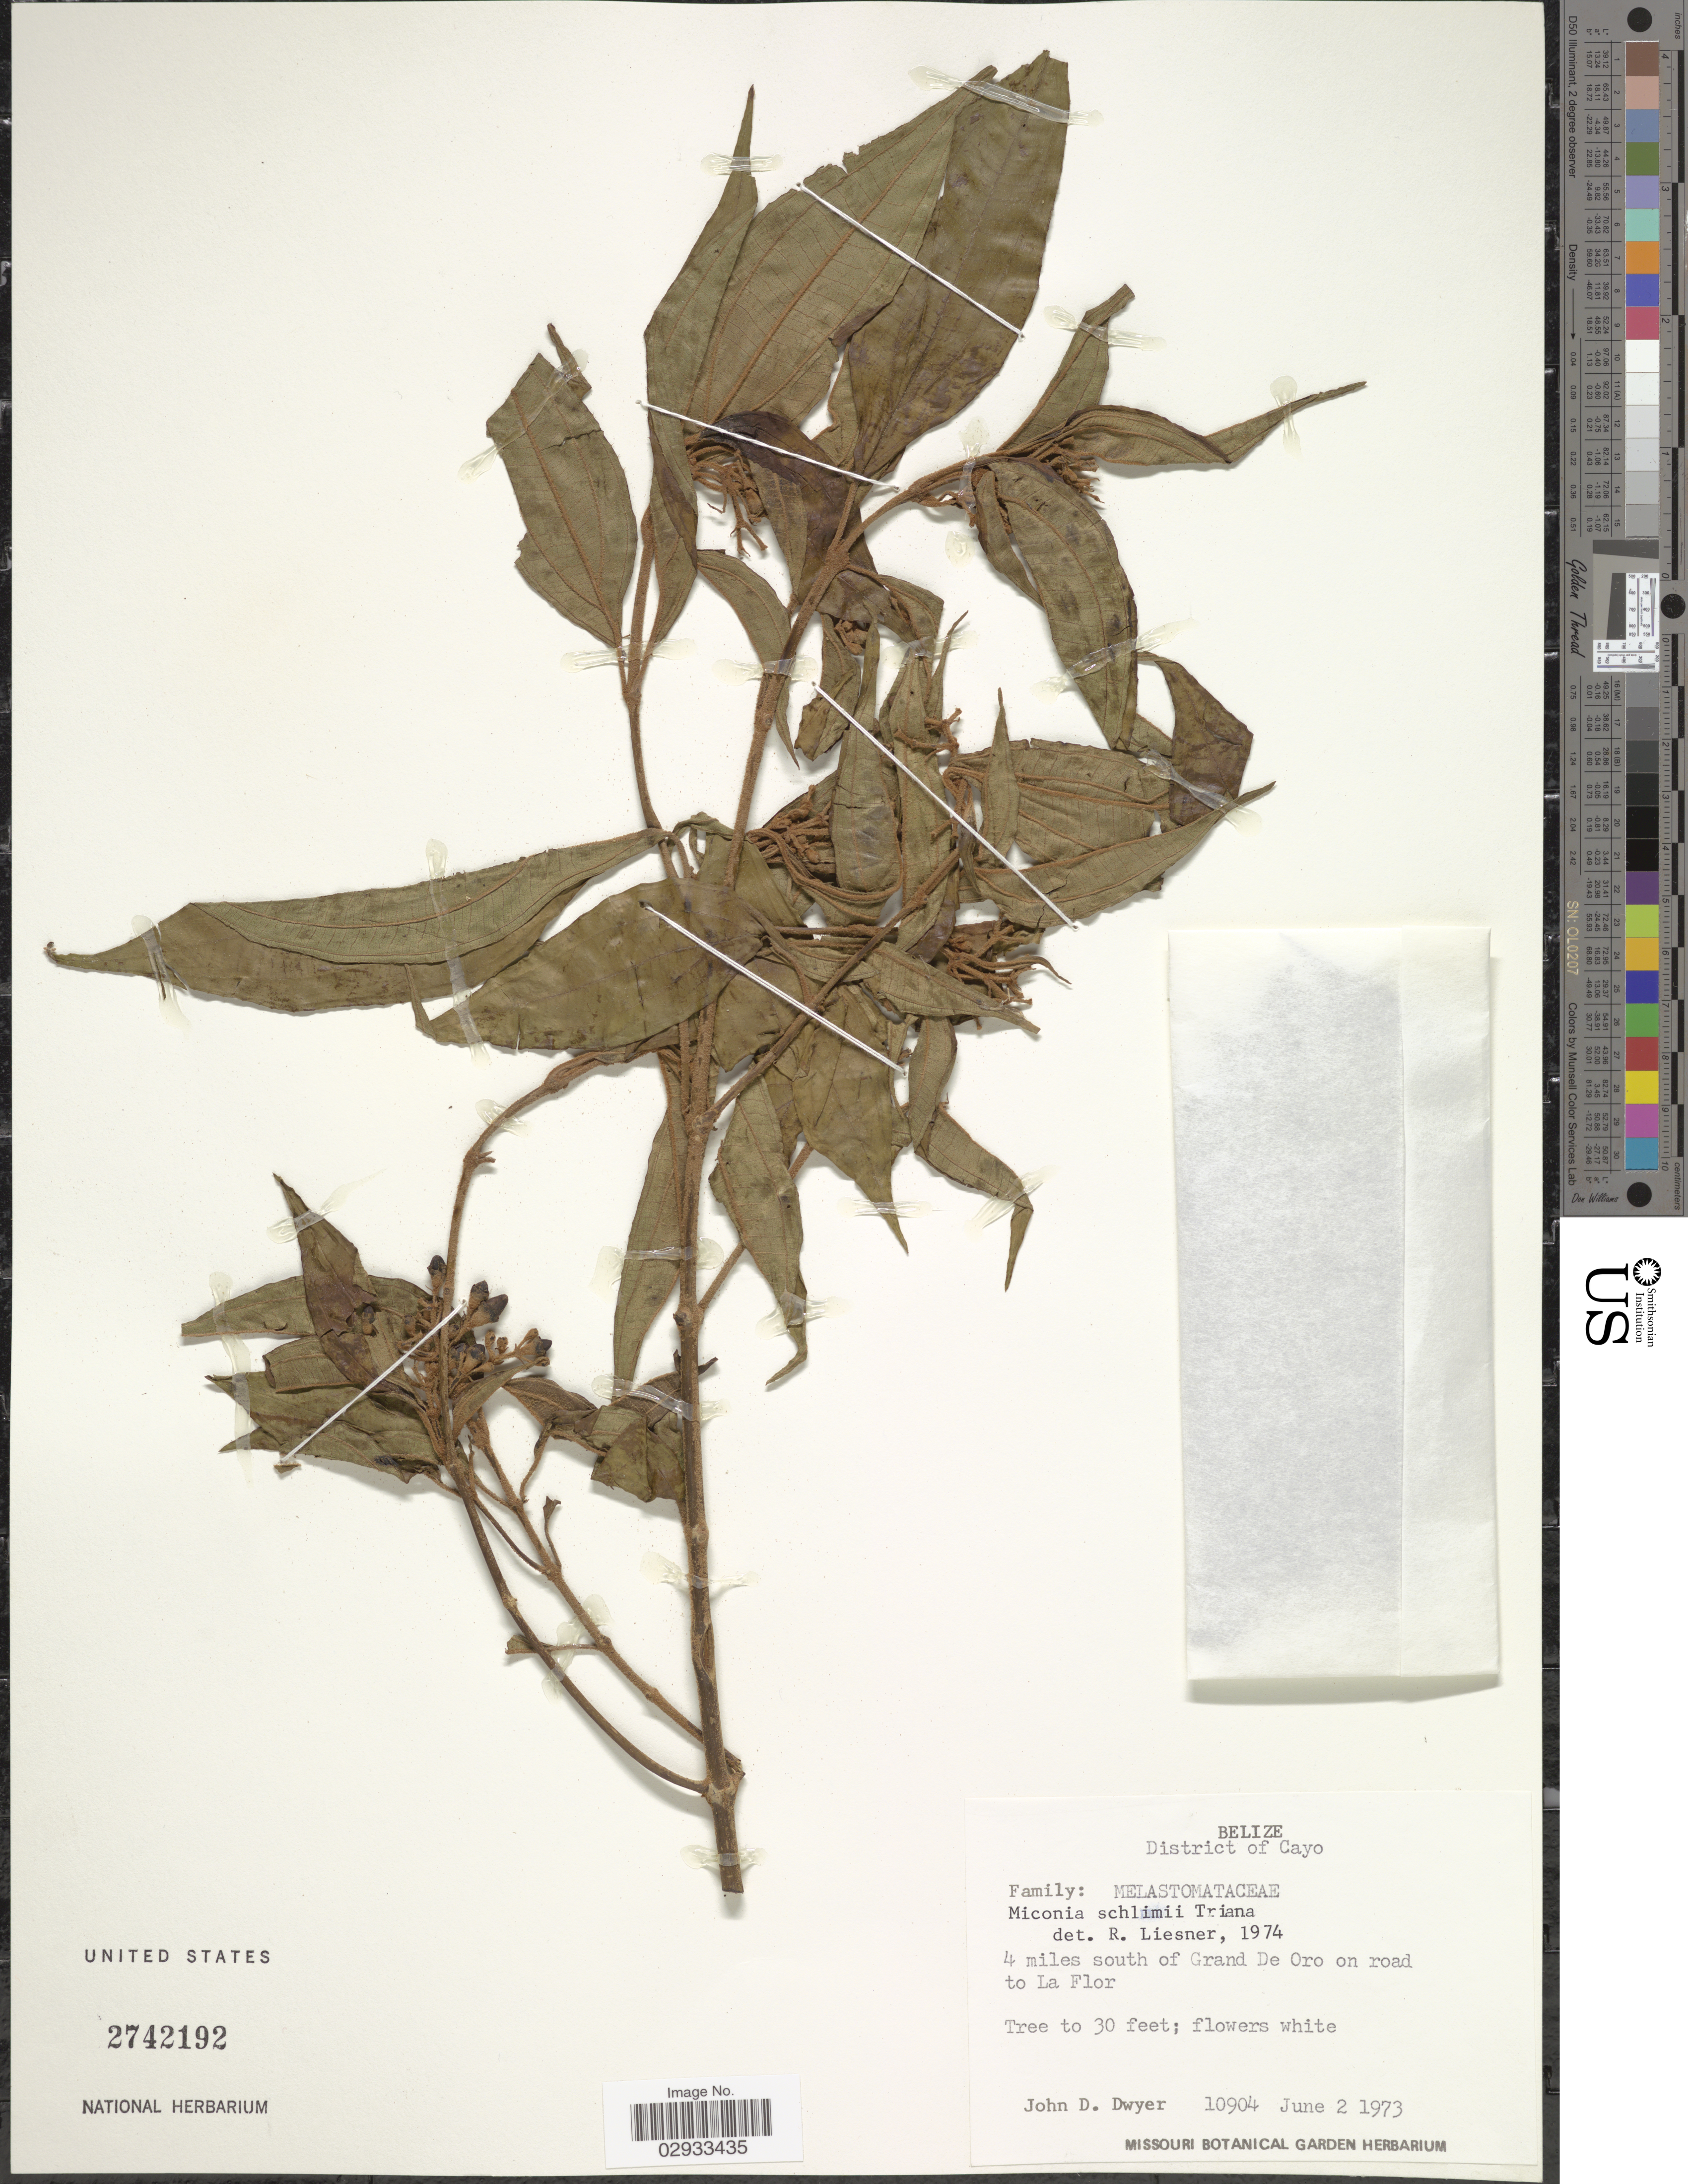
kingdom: Plantae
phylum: Tracheophyta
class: Magnoliopsida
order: Myrtales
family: Melastomataceae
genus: Miconia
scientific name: Miconia schlimii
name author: Triana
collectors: J. D. Dwyer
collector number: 10904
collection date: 1973-06-02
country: Belize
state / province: Cayo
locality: District of Cayo. 4 miles south of Grand De Oro on road to La Flor.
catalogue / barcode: US 2742192